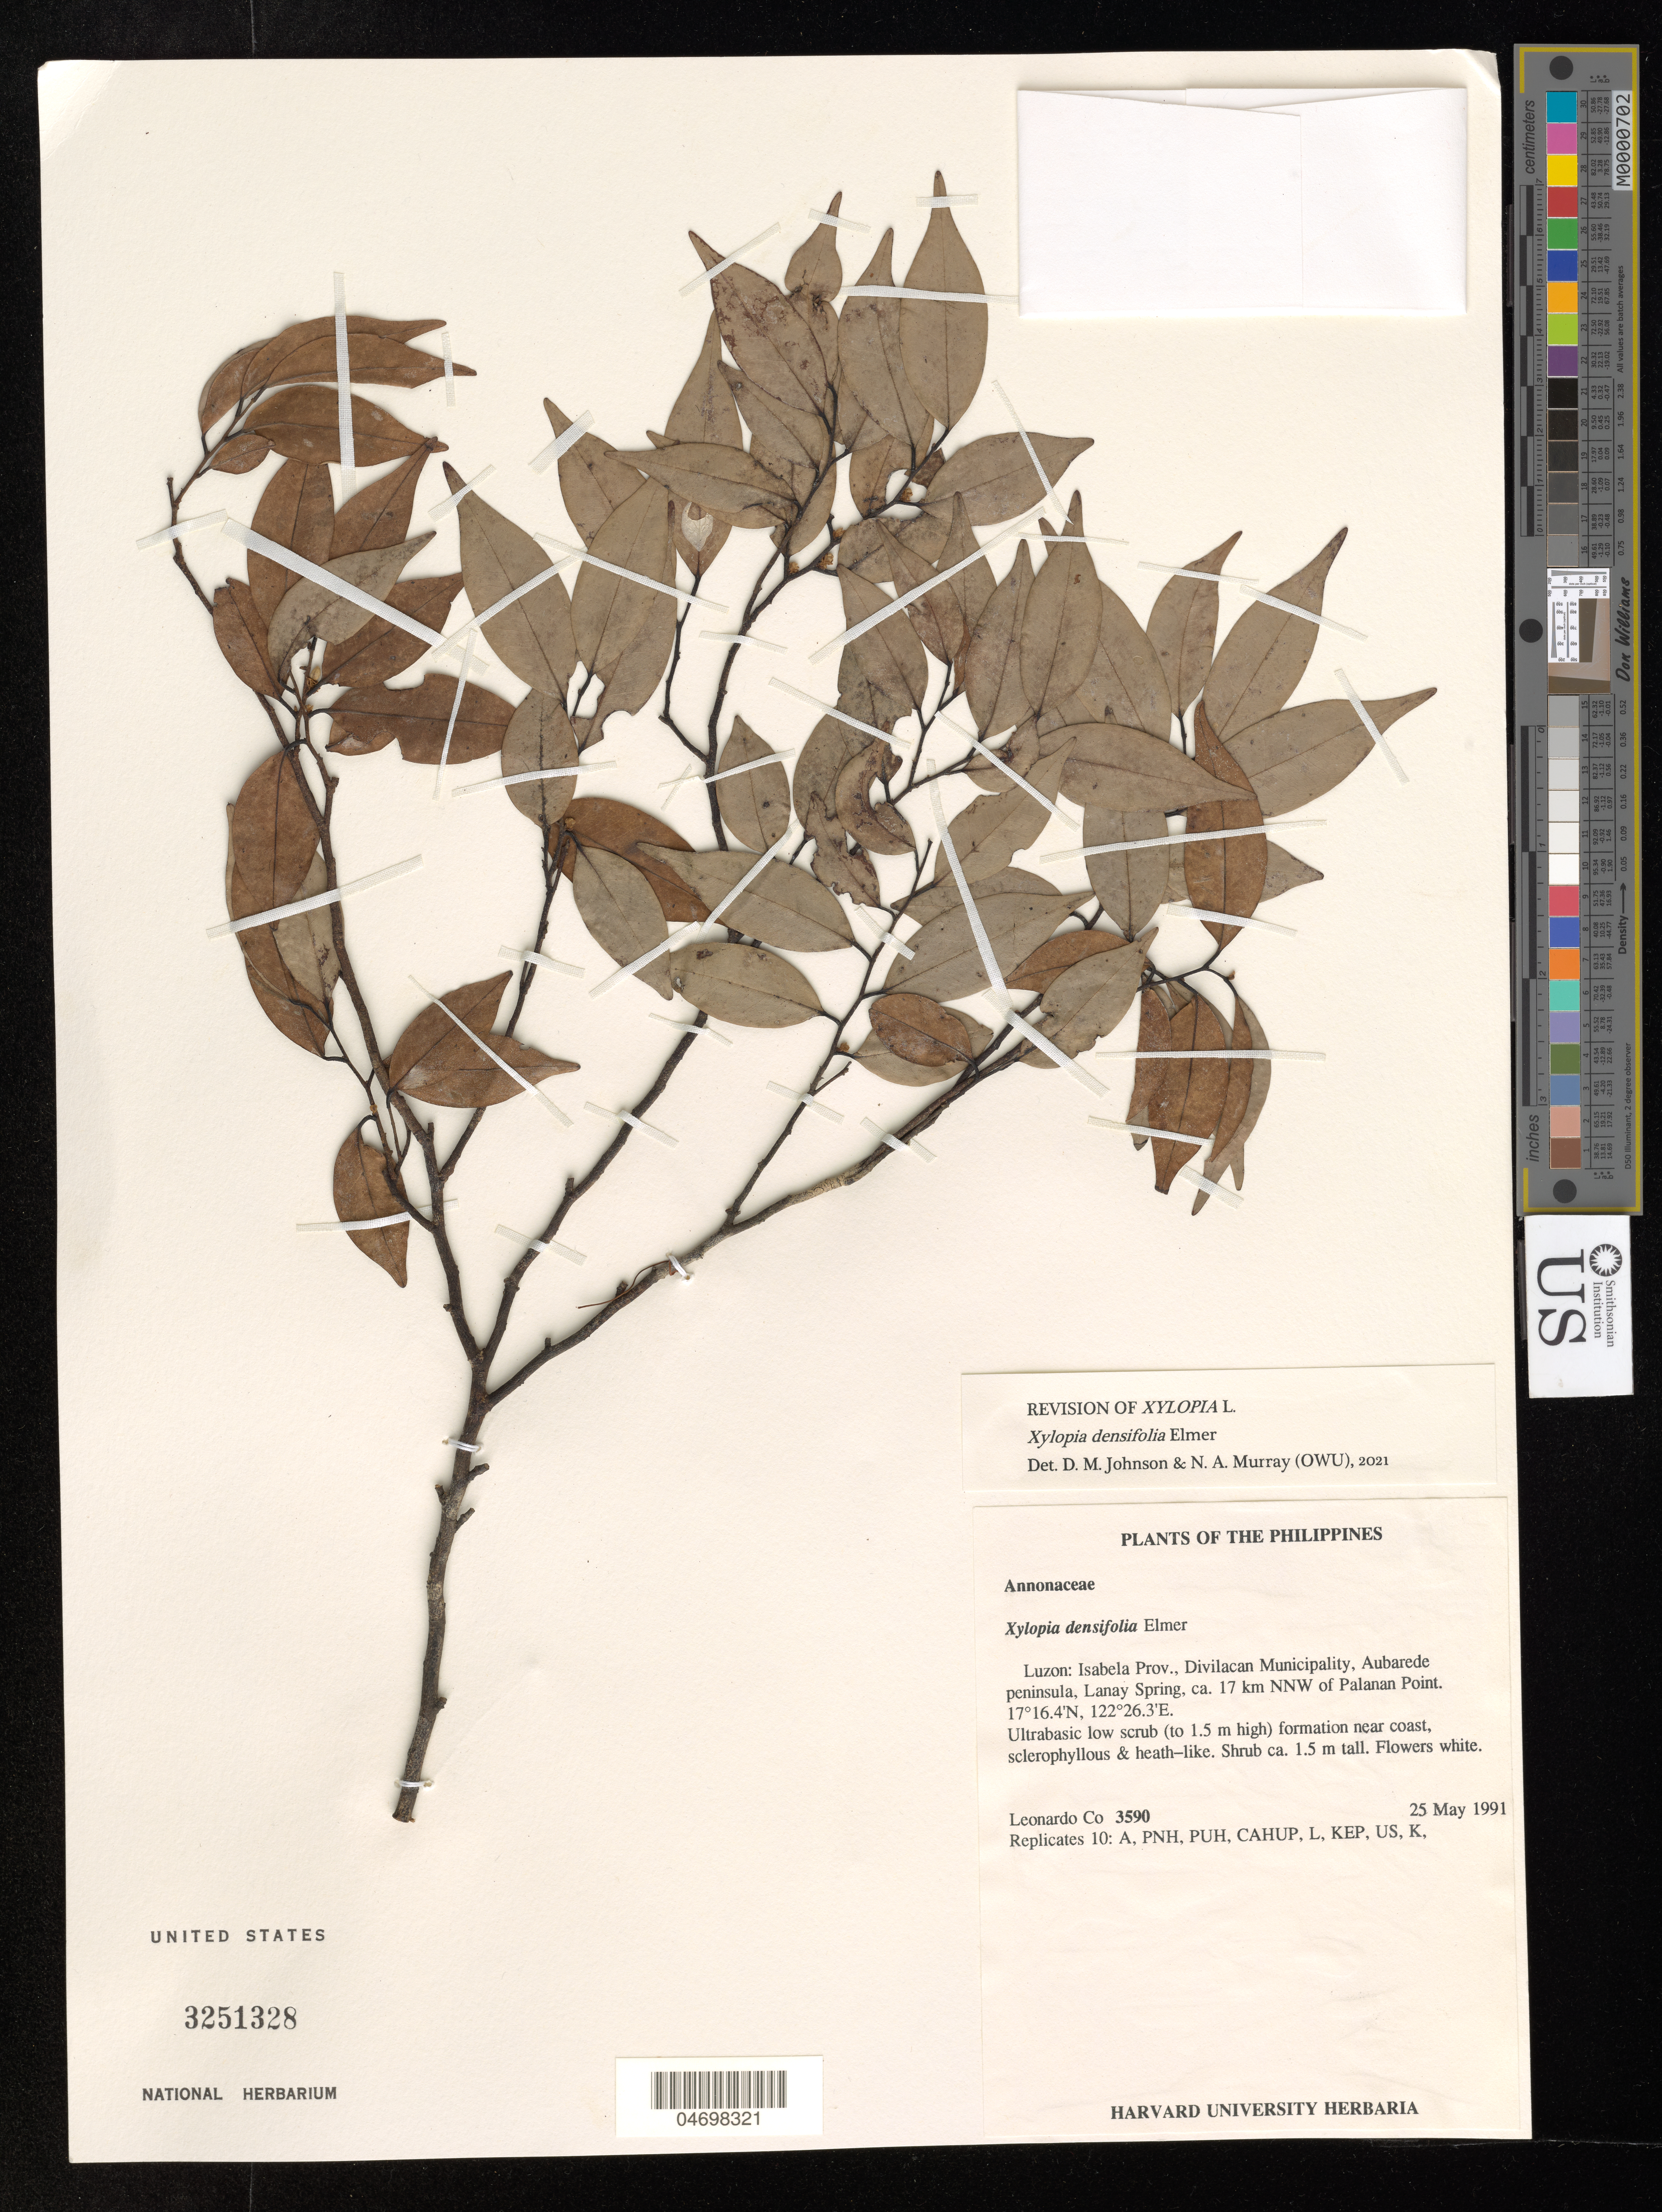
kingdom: Plantae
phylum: Tracheophyta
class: Magnoliopsida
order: Magnoliales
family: Annonaceae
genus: Xylopia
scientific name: Xylopia densifolia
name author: Elmer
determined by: Johnson, D. M.; Murray, N. A.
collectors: L. Co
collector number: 3590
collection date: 1991-05-25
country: Philippines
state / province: Central Luzon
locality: Luzon: Isabela Prov., Divilacan Municipality, Aubarede peninsula (W side, facing Bicobian), Salniwan Spring, ca. 17 km NNW of Palanan Point, open area near coast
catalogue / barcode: US 3251328